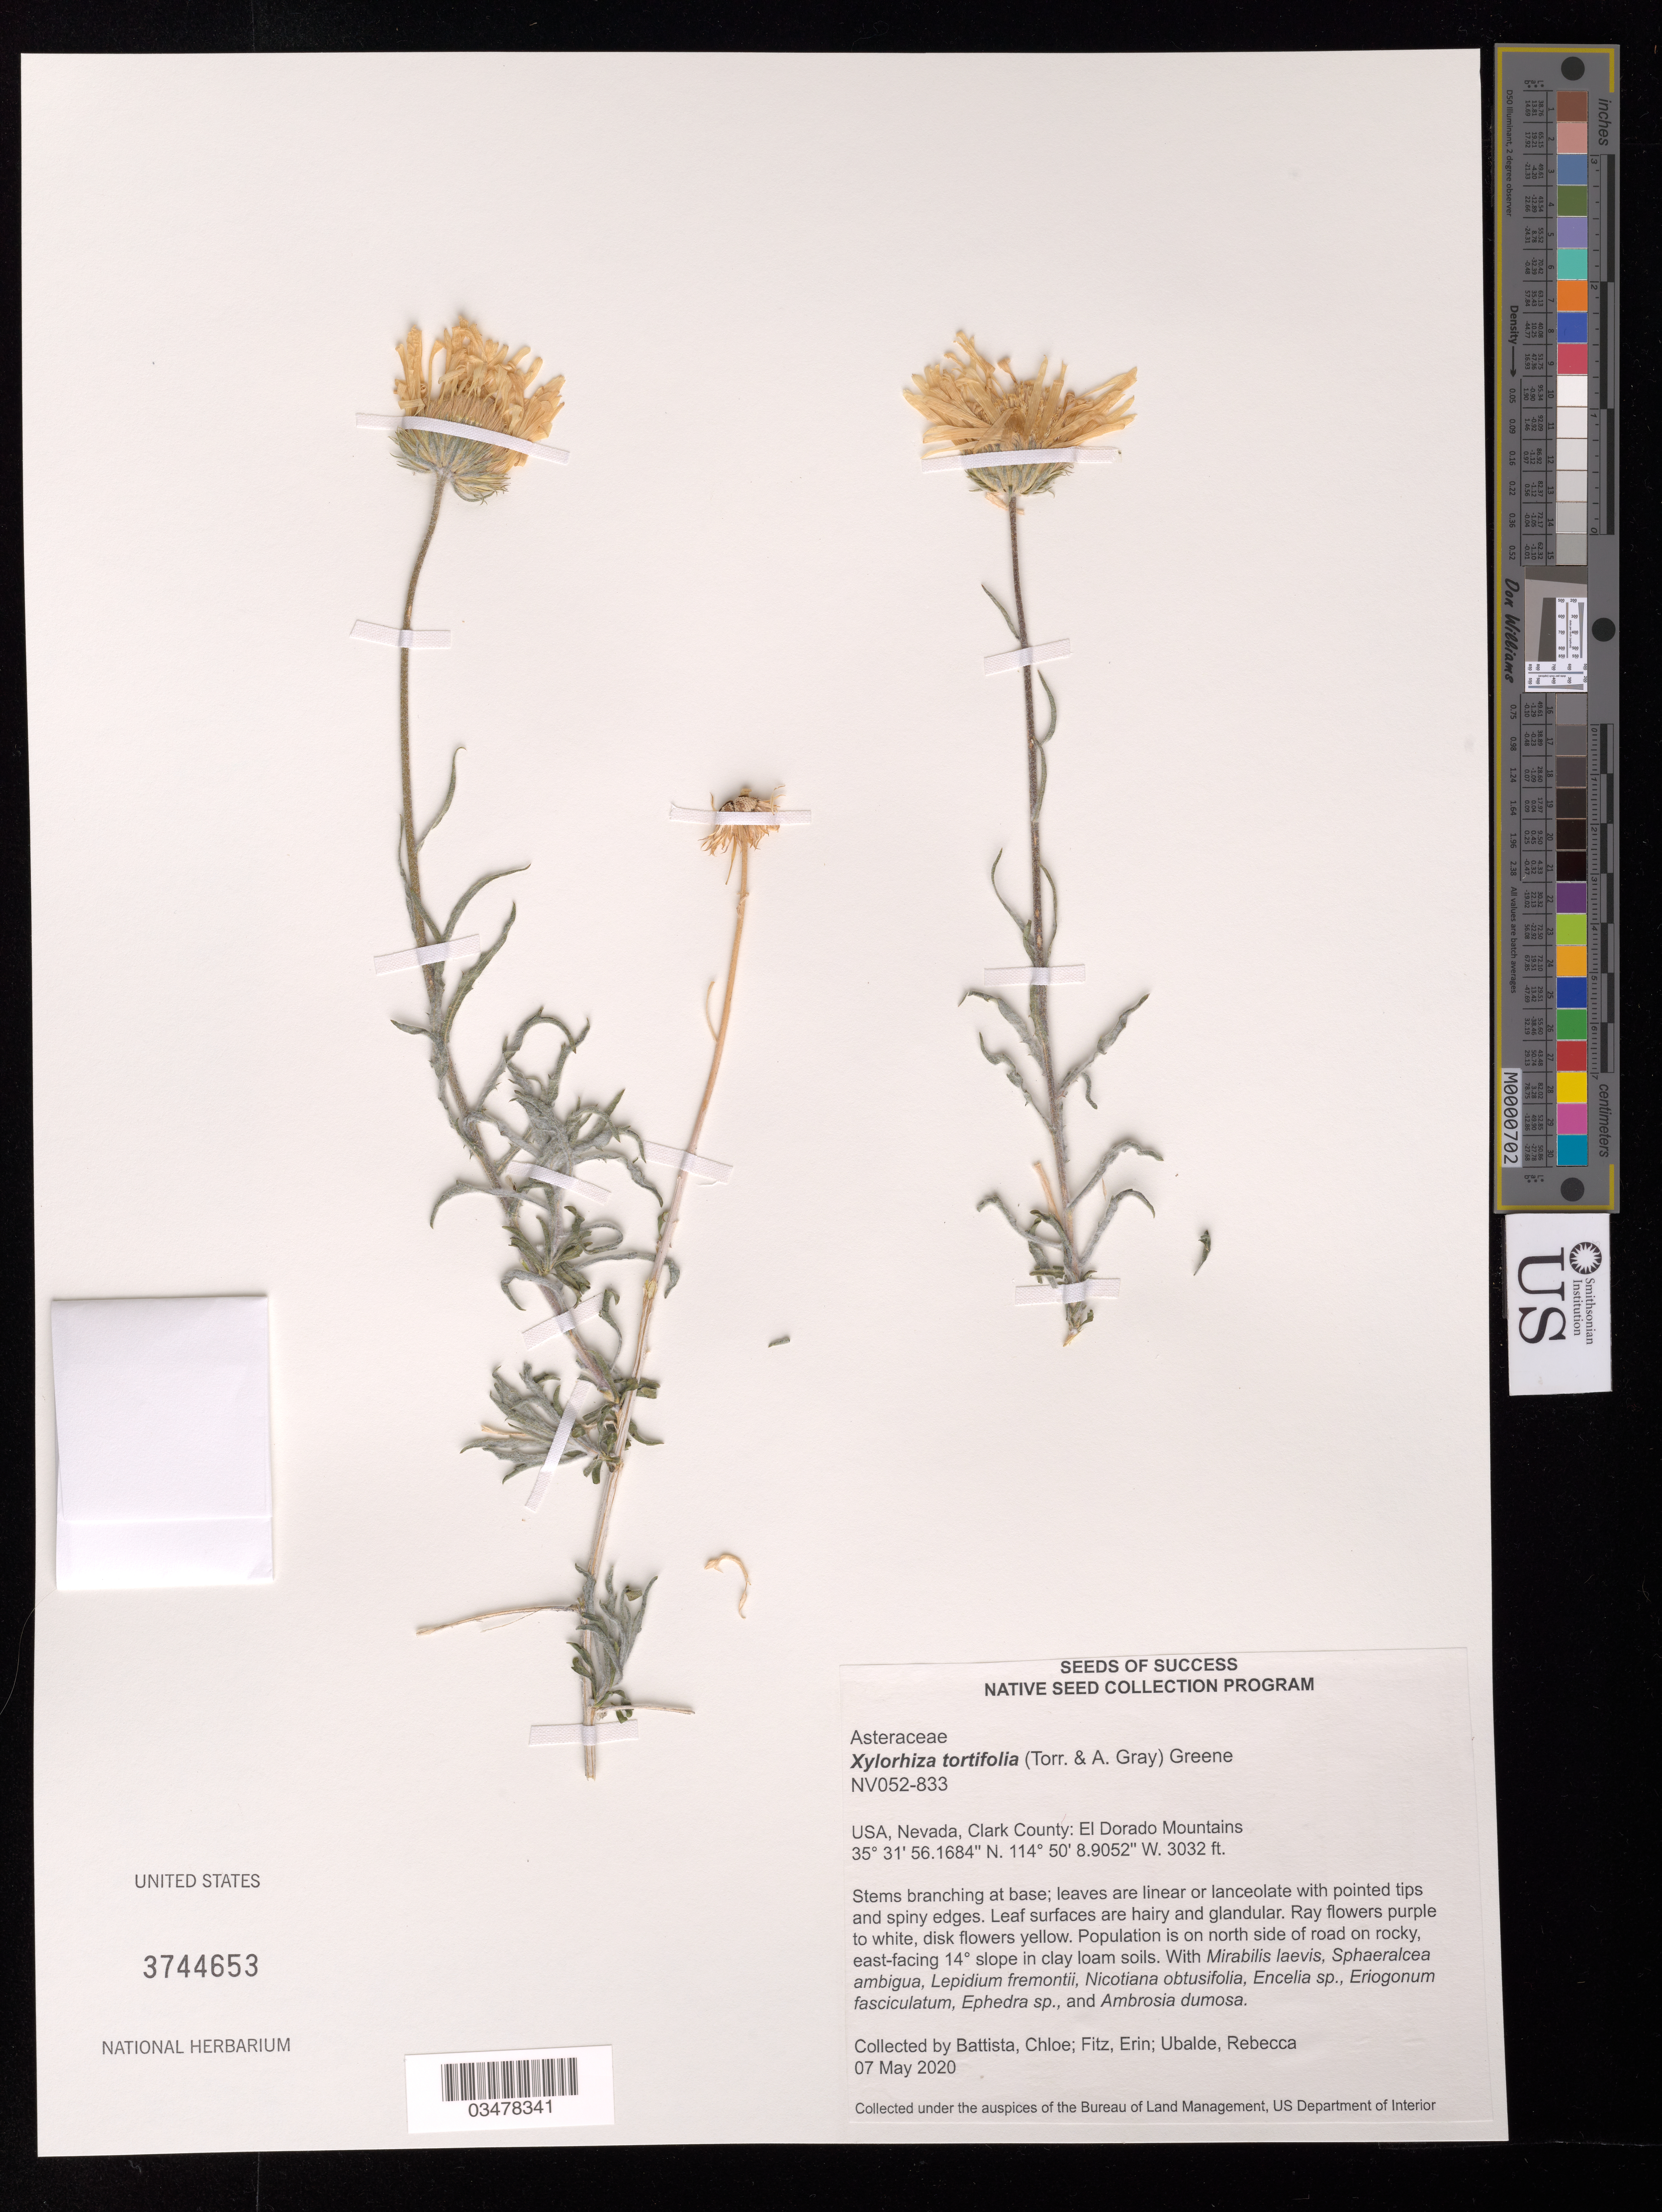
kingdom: Plantae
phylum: Tracheophyta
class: Magnoliopsida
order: Asterales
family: Asteraceae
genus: Xylorhiza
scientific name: Xylorhiza tortifolia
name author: (Torr. & A. Gray) Greene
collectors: C. Battista, E. Fitz & R. Ubalde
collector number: NV052-833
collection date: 2020-05-07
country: United States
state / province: Nevada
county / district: Clark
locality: El Dorado Mtns.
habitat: Clay loam soils. With Mirabilis laevis, Encelia sp., Ephedra sp., etc.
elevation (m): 924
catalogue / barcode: US 3744653